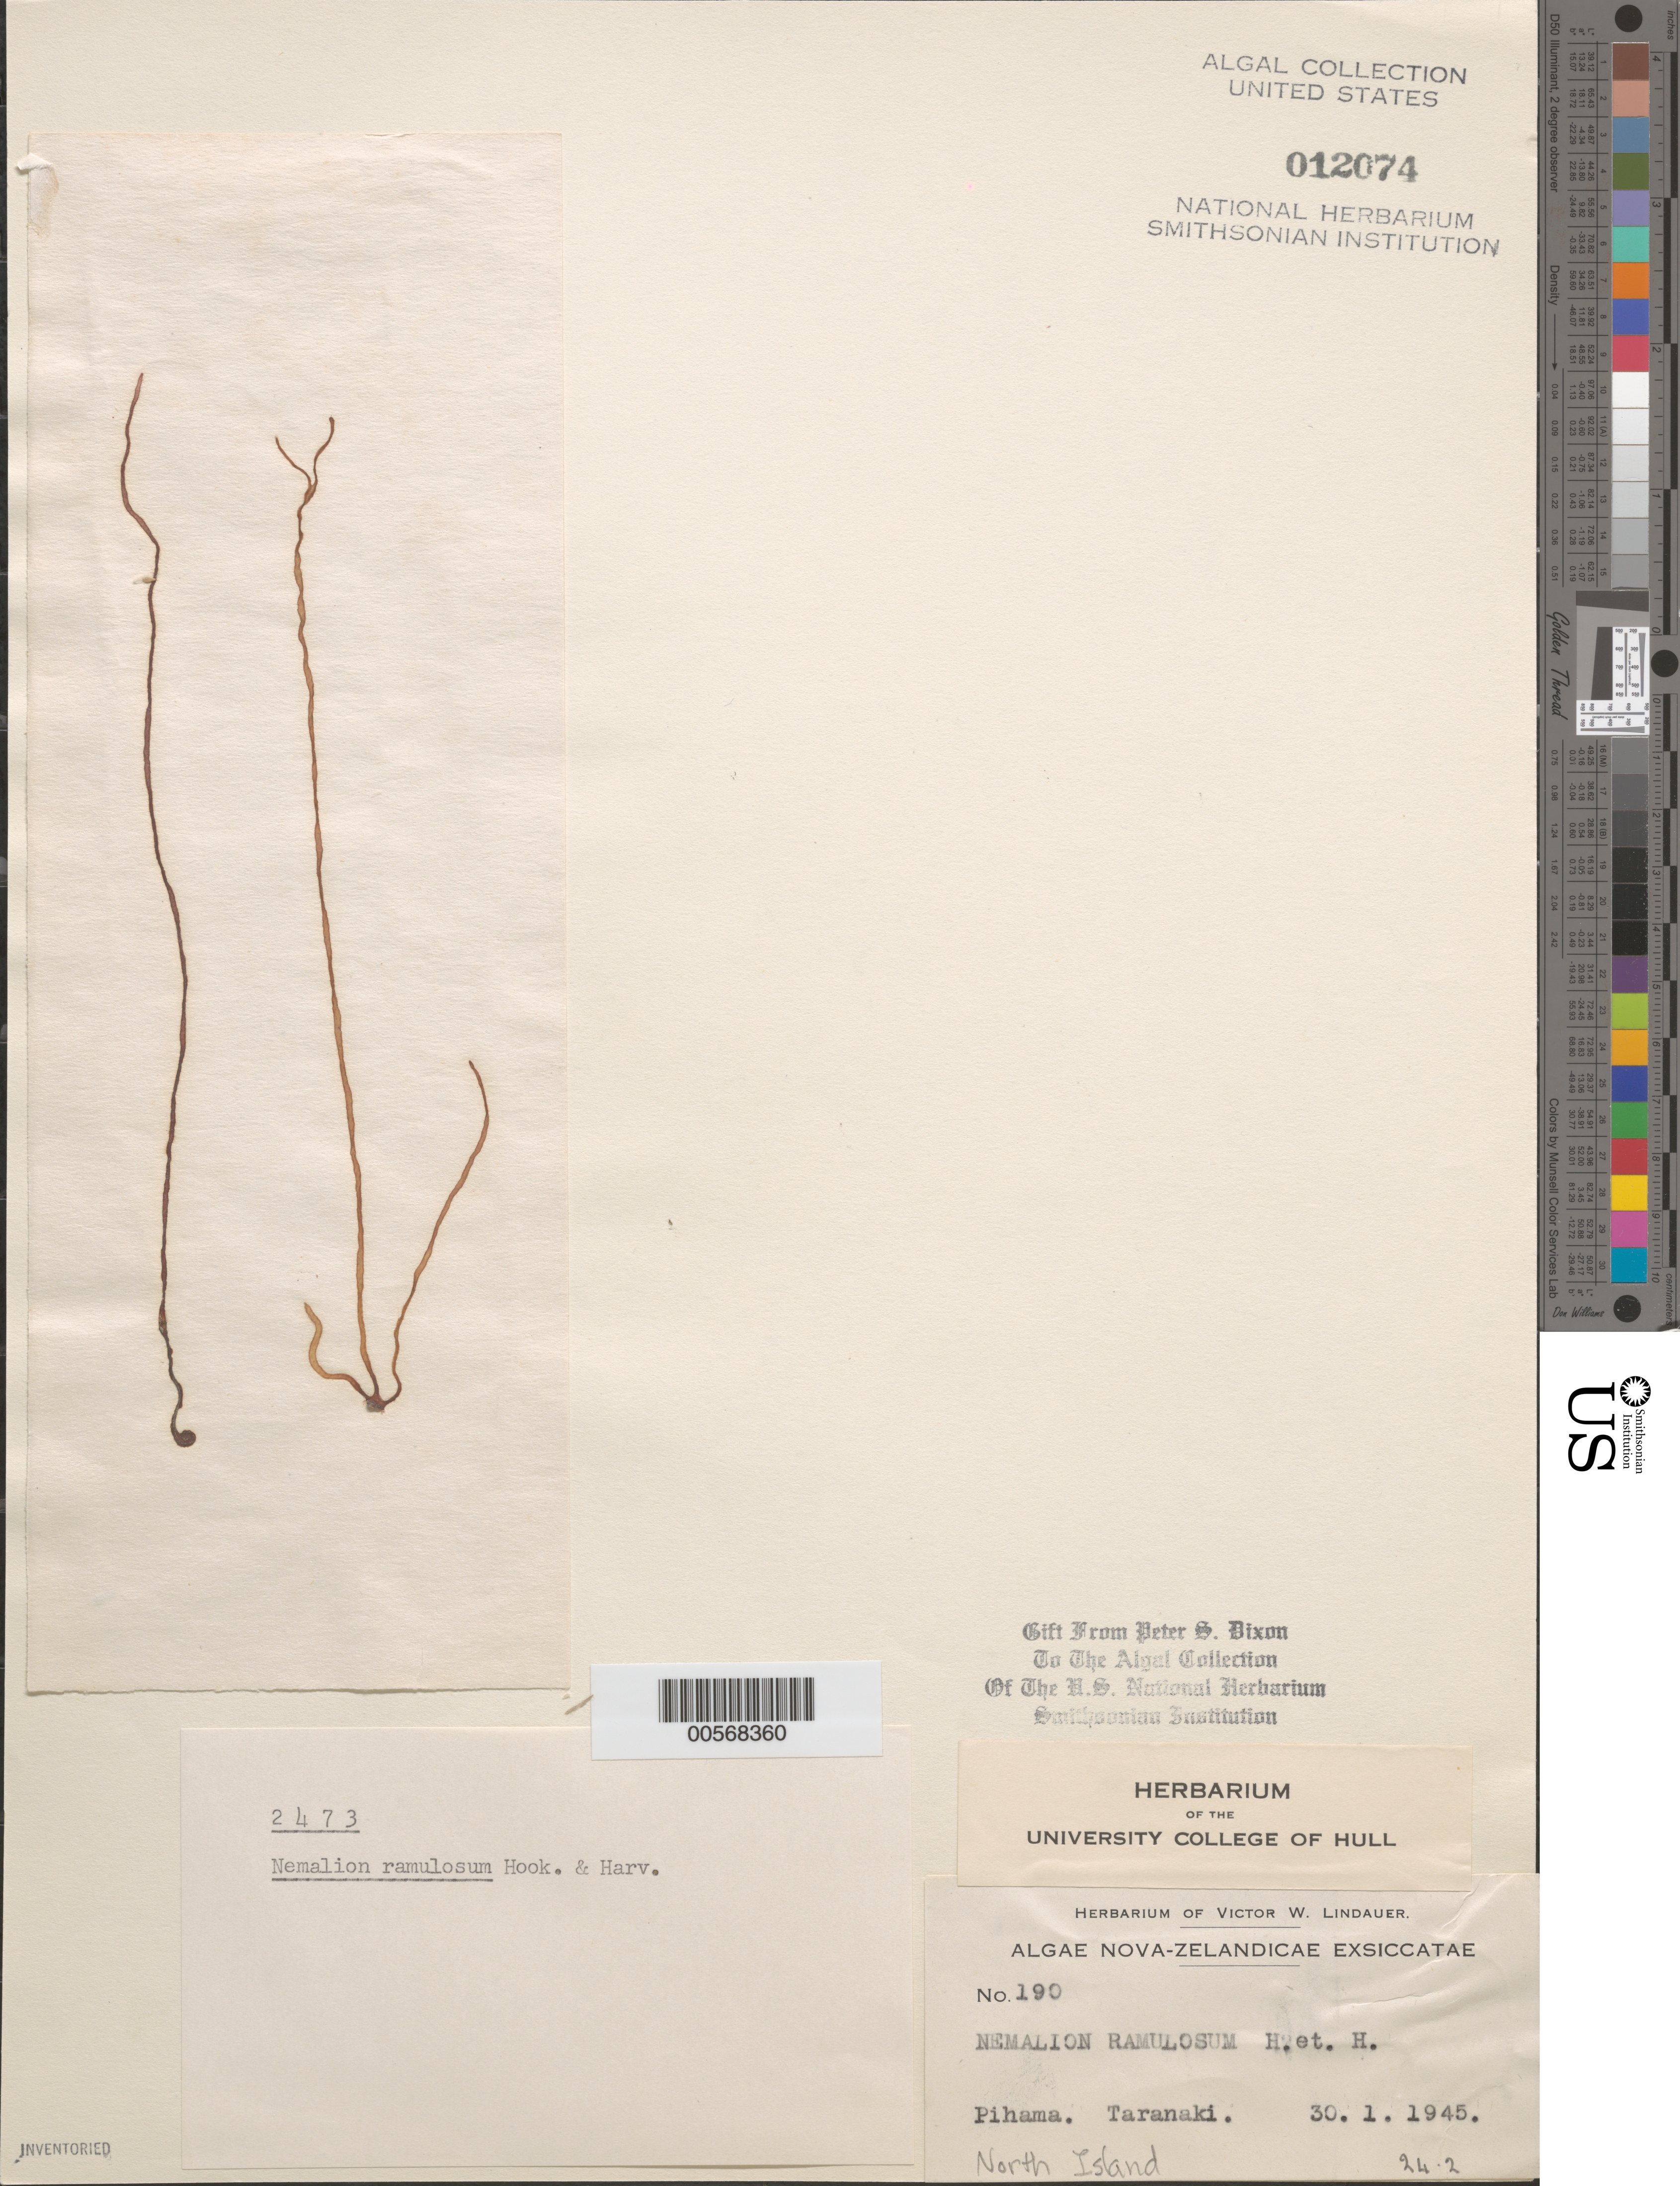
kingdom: Plantae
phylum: Rhodophyta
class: Florideophyceae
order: Nemaliales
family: Nemaliaceae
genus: Nemalion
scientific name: Nemalion ramulosum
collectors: V. Lindauer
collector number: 190 & PSD 2473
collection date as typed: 30 Jan 1945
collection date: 1945-01-30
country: New Zealand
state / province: Taranaki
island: North Island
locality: Pihama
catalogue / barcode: US 12074